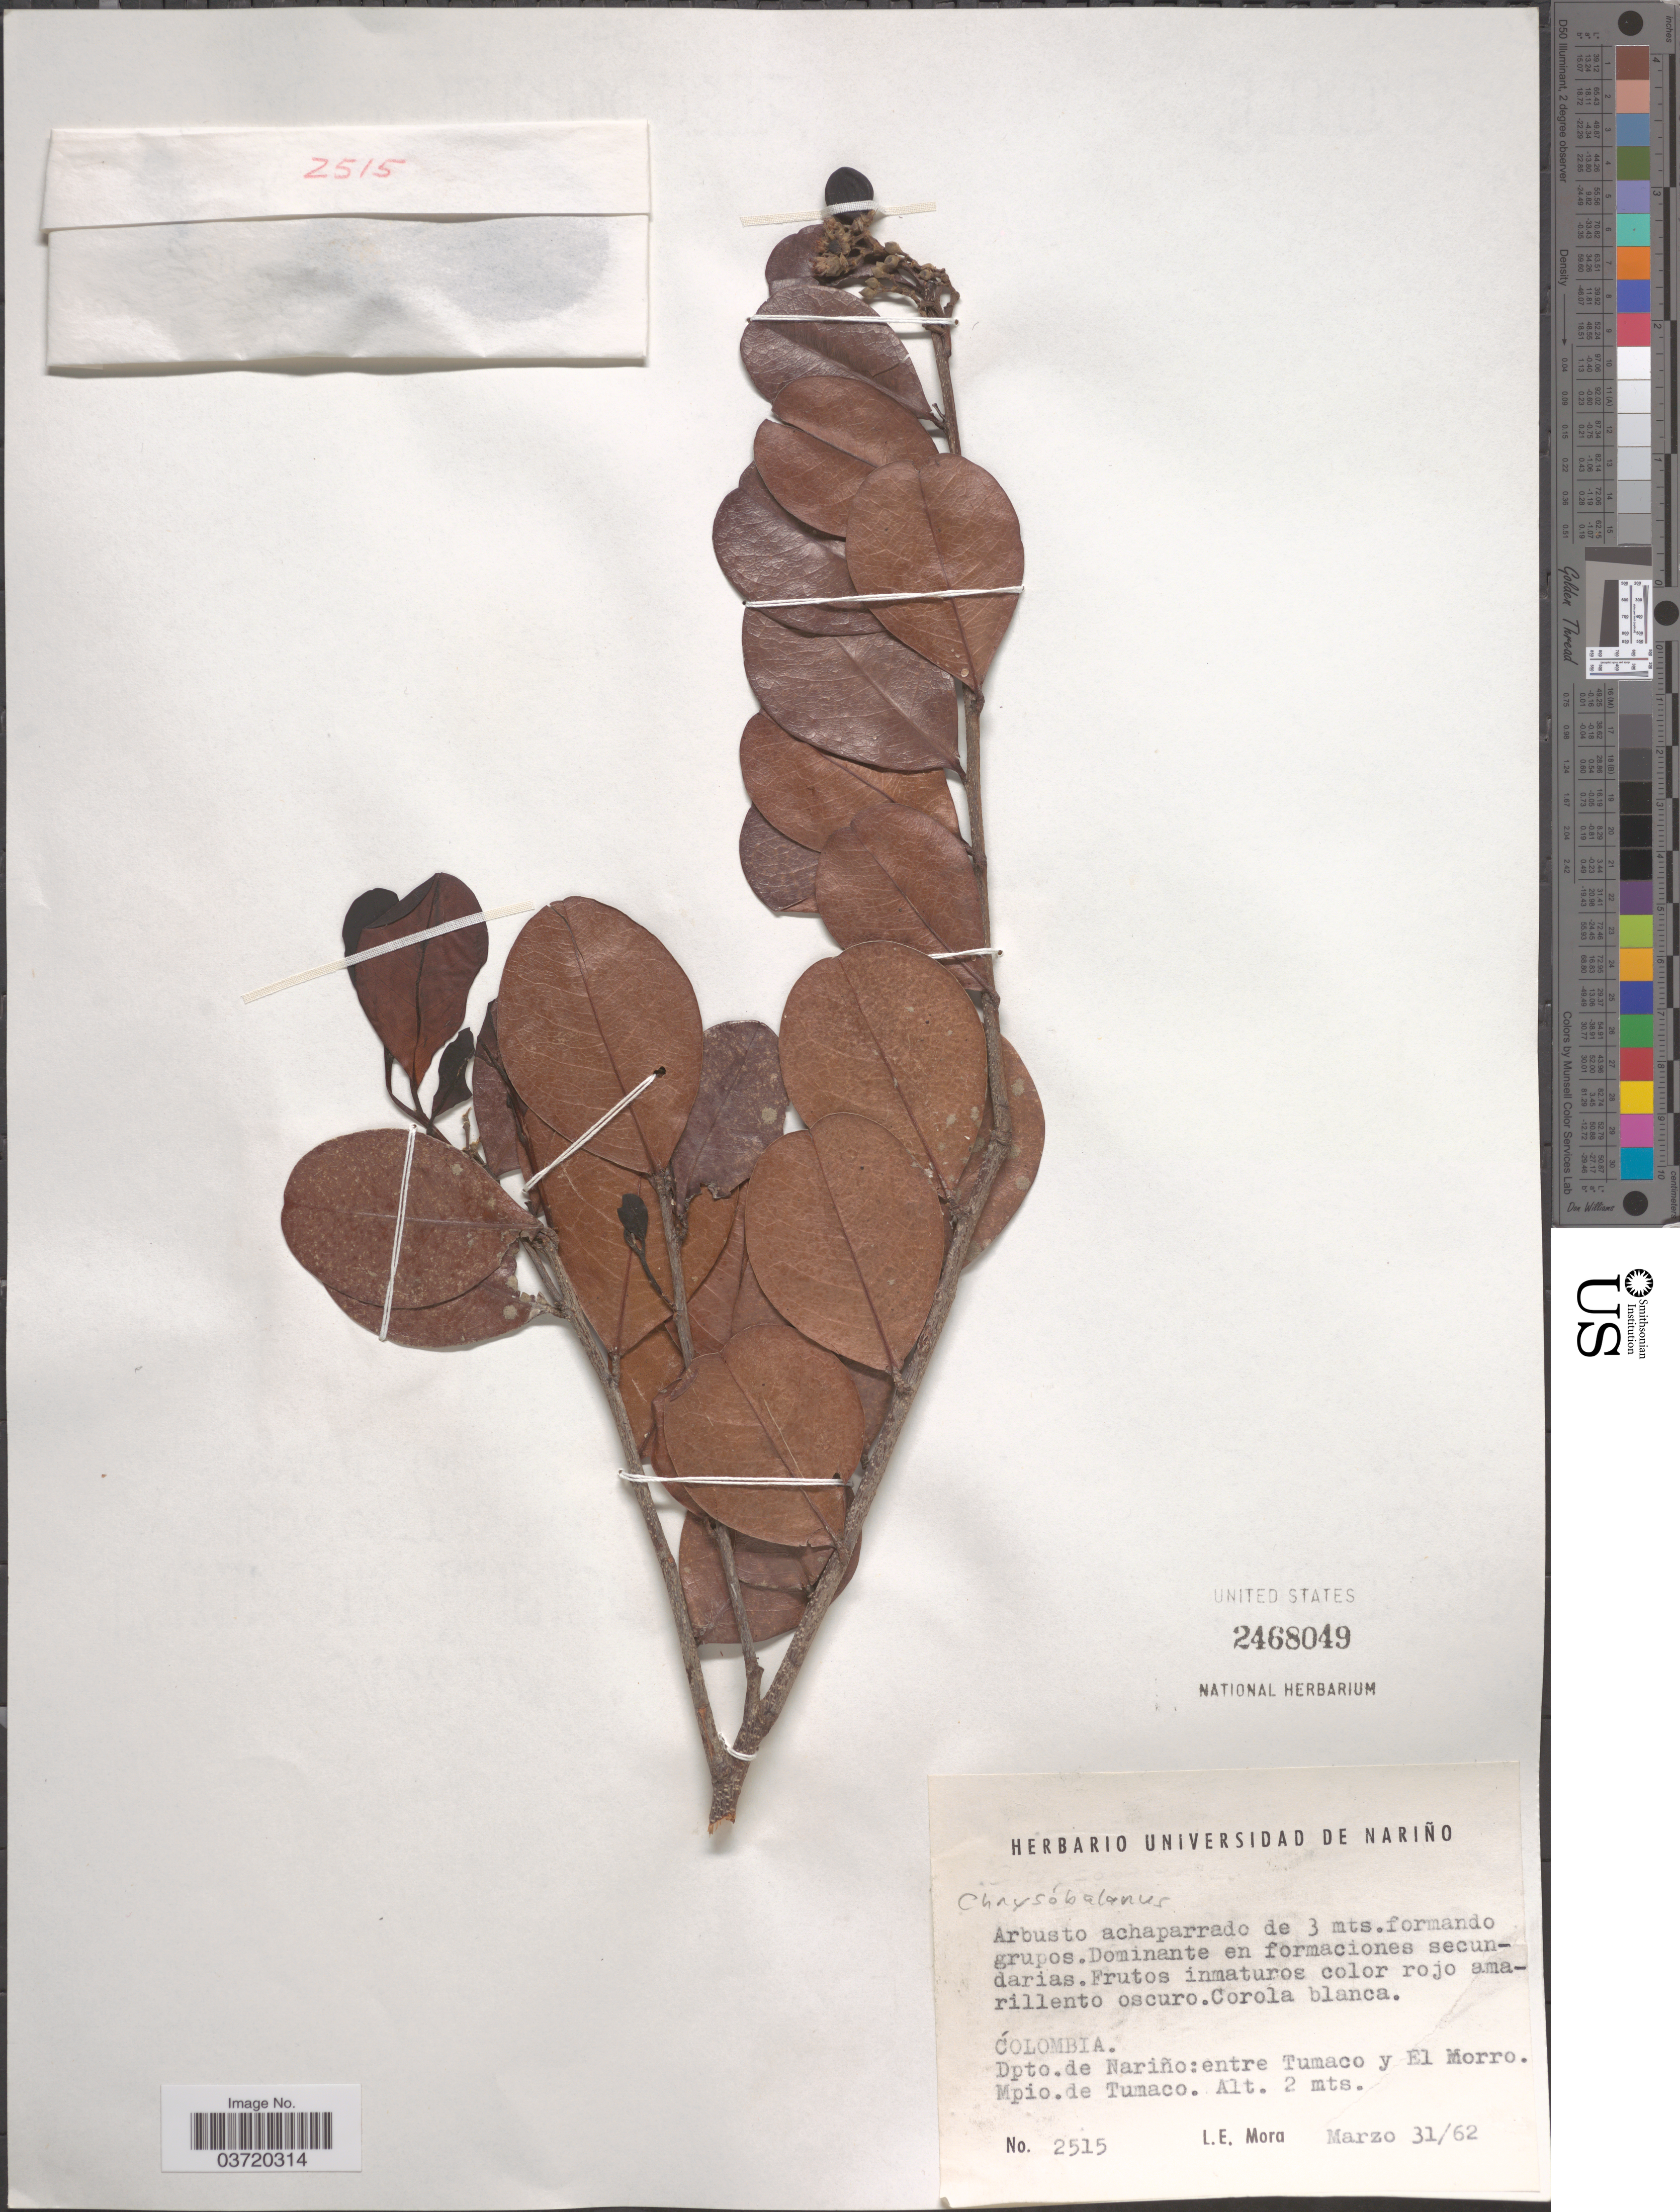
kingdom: Plantae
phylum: Tracheophyta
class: Magnoliopsida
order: Malpighiales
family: Chrysobalanaceae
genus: Chrysobalanus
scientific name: Chrysobalanus icaco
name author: L.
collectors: L. Mora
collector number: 2515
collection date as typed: Transcribed d/m/y: 31/3/62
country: Colombia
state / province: Nariño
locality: Dpto. de Nariño: entre Tumaco Y El Morro. Mpio. de Tumaco.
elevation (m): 2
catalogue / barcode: US 2468049